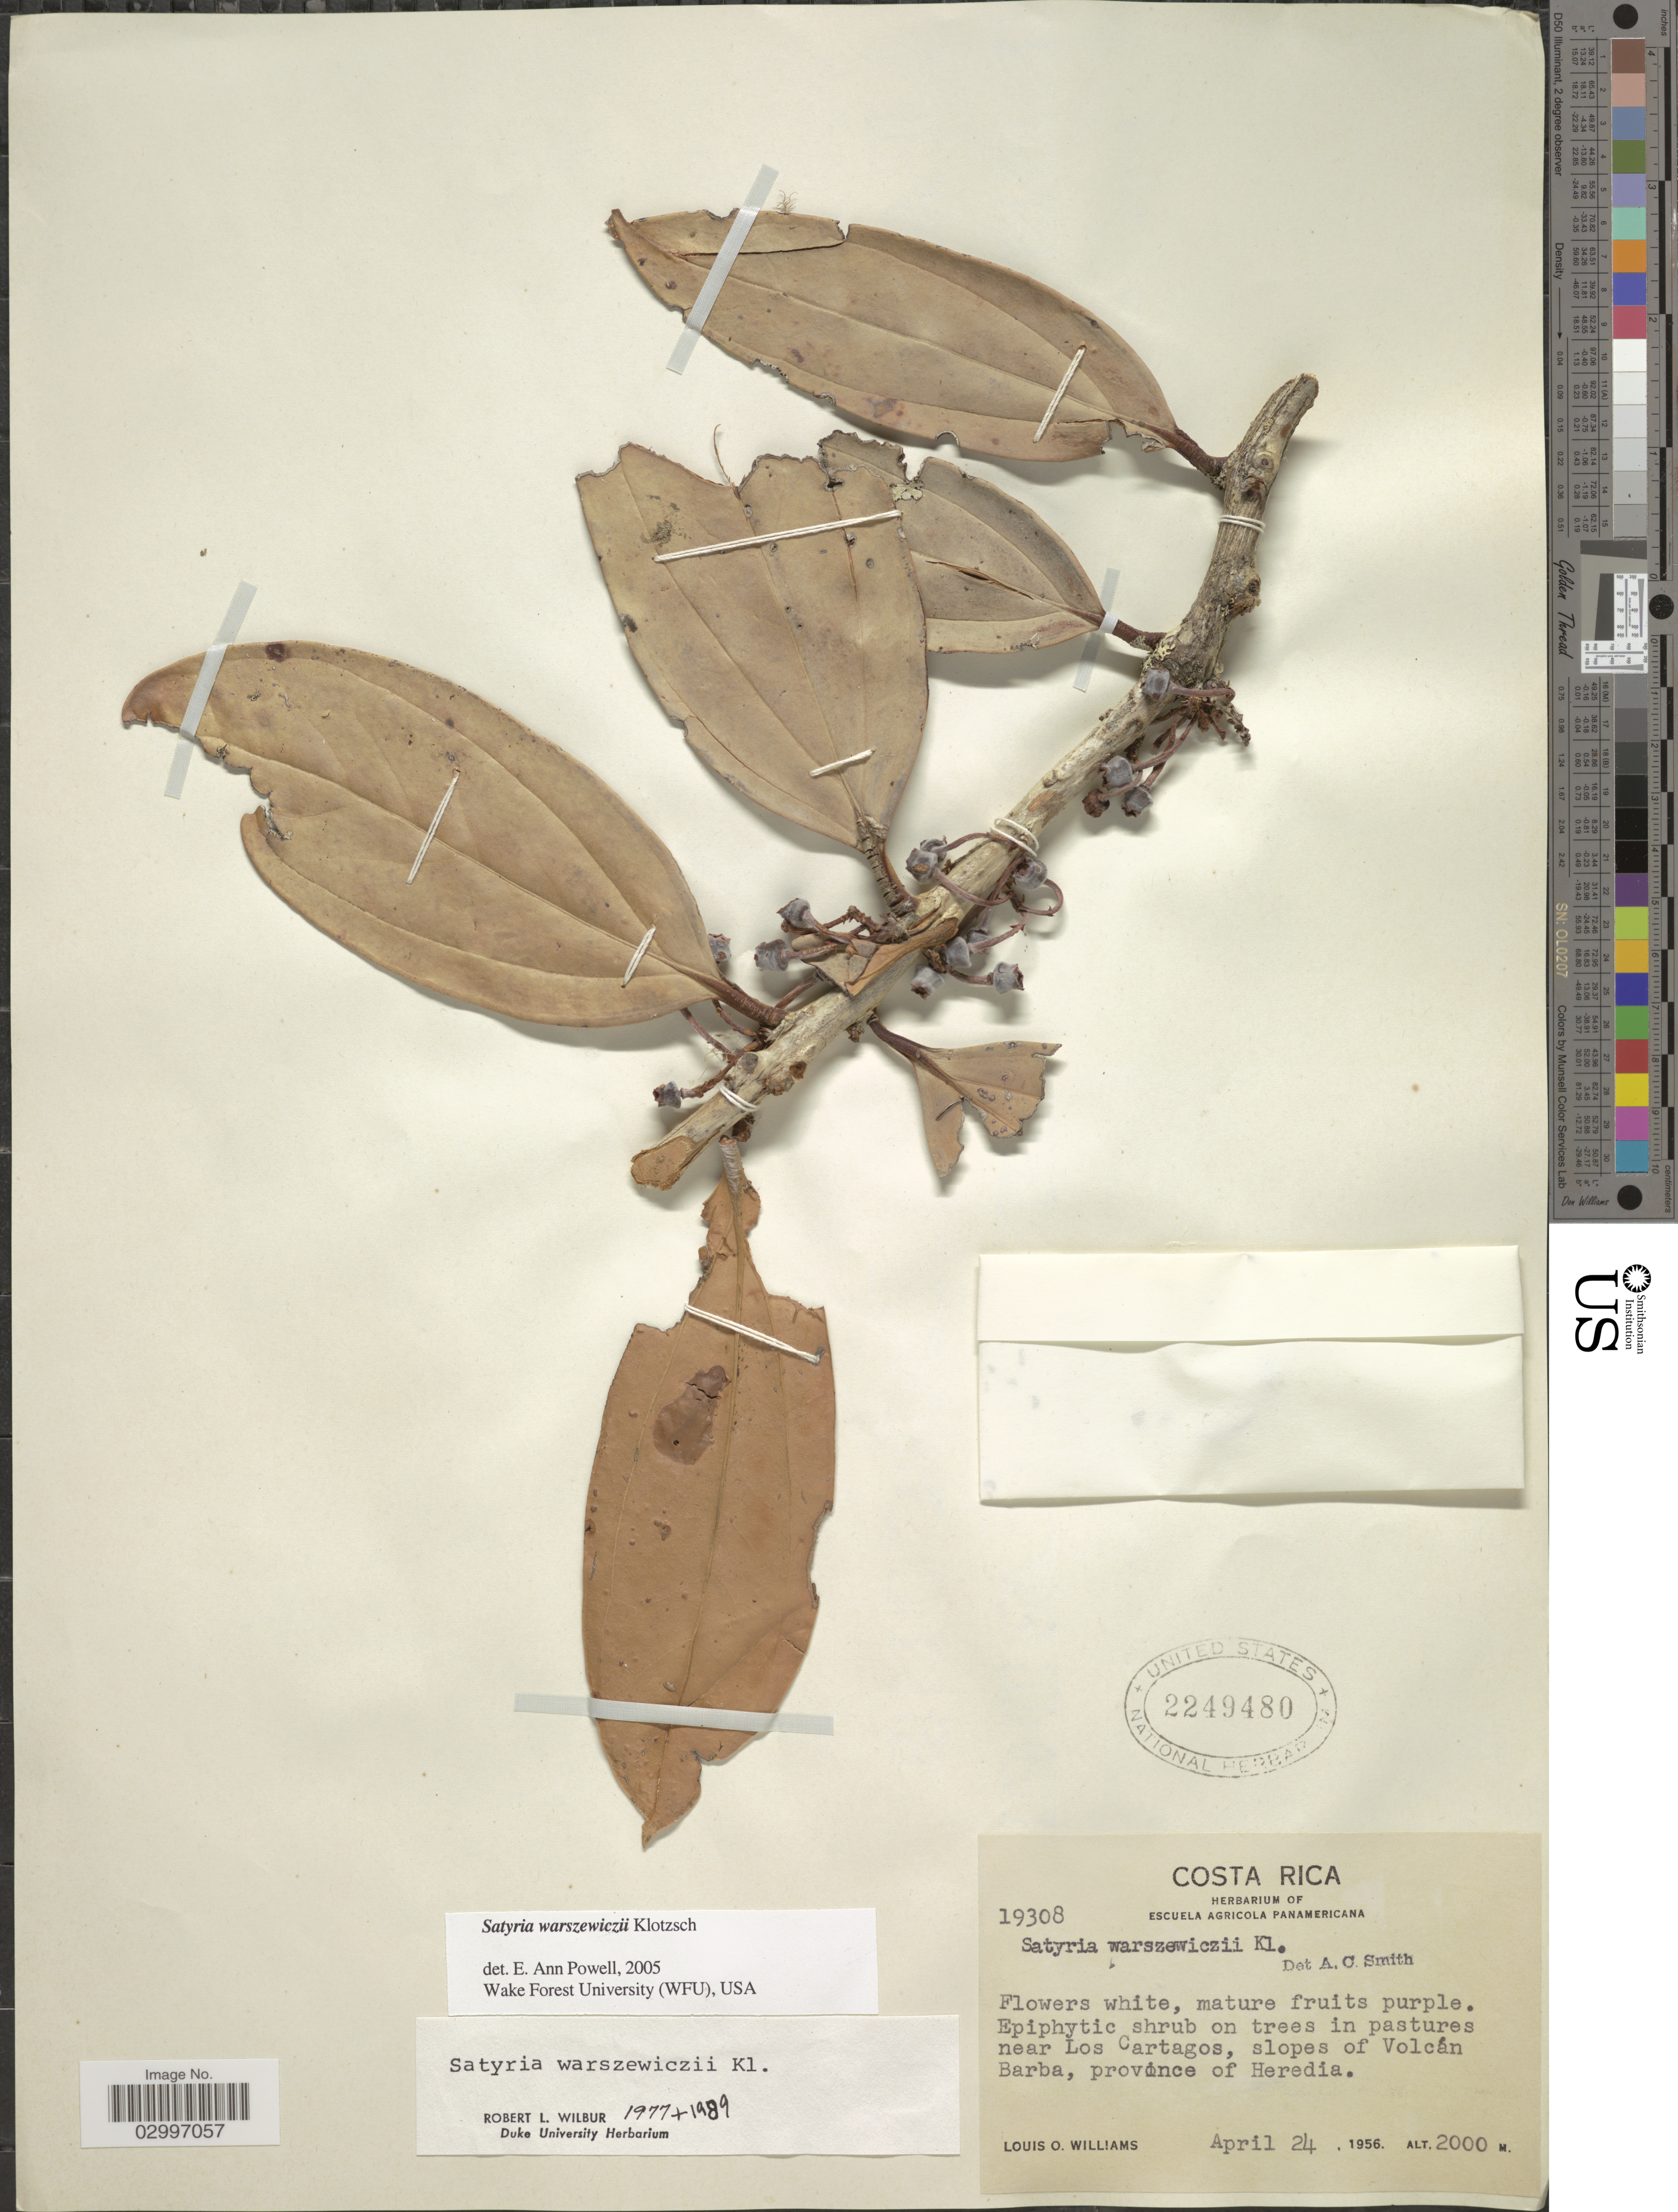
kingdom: Plantae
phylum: Tracheophyta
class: Magnoliopsida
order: Ericales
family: Ericaceae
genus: Satyria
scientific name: Satyria warszewiczii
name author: Klotzsch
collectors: L. O. Williams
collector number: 19308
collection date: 1956-04-24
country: Costa Rica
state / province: Heredia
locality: Near Los Cartagos, slopes of Volcán Barba.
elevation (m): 2000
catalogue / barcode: US 2249480